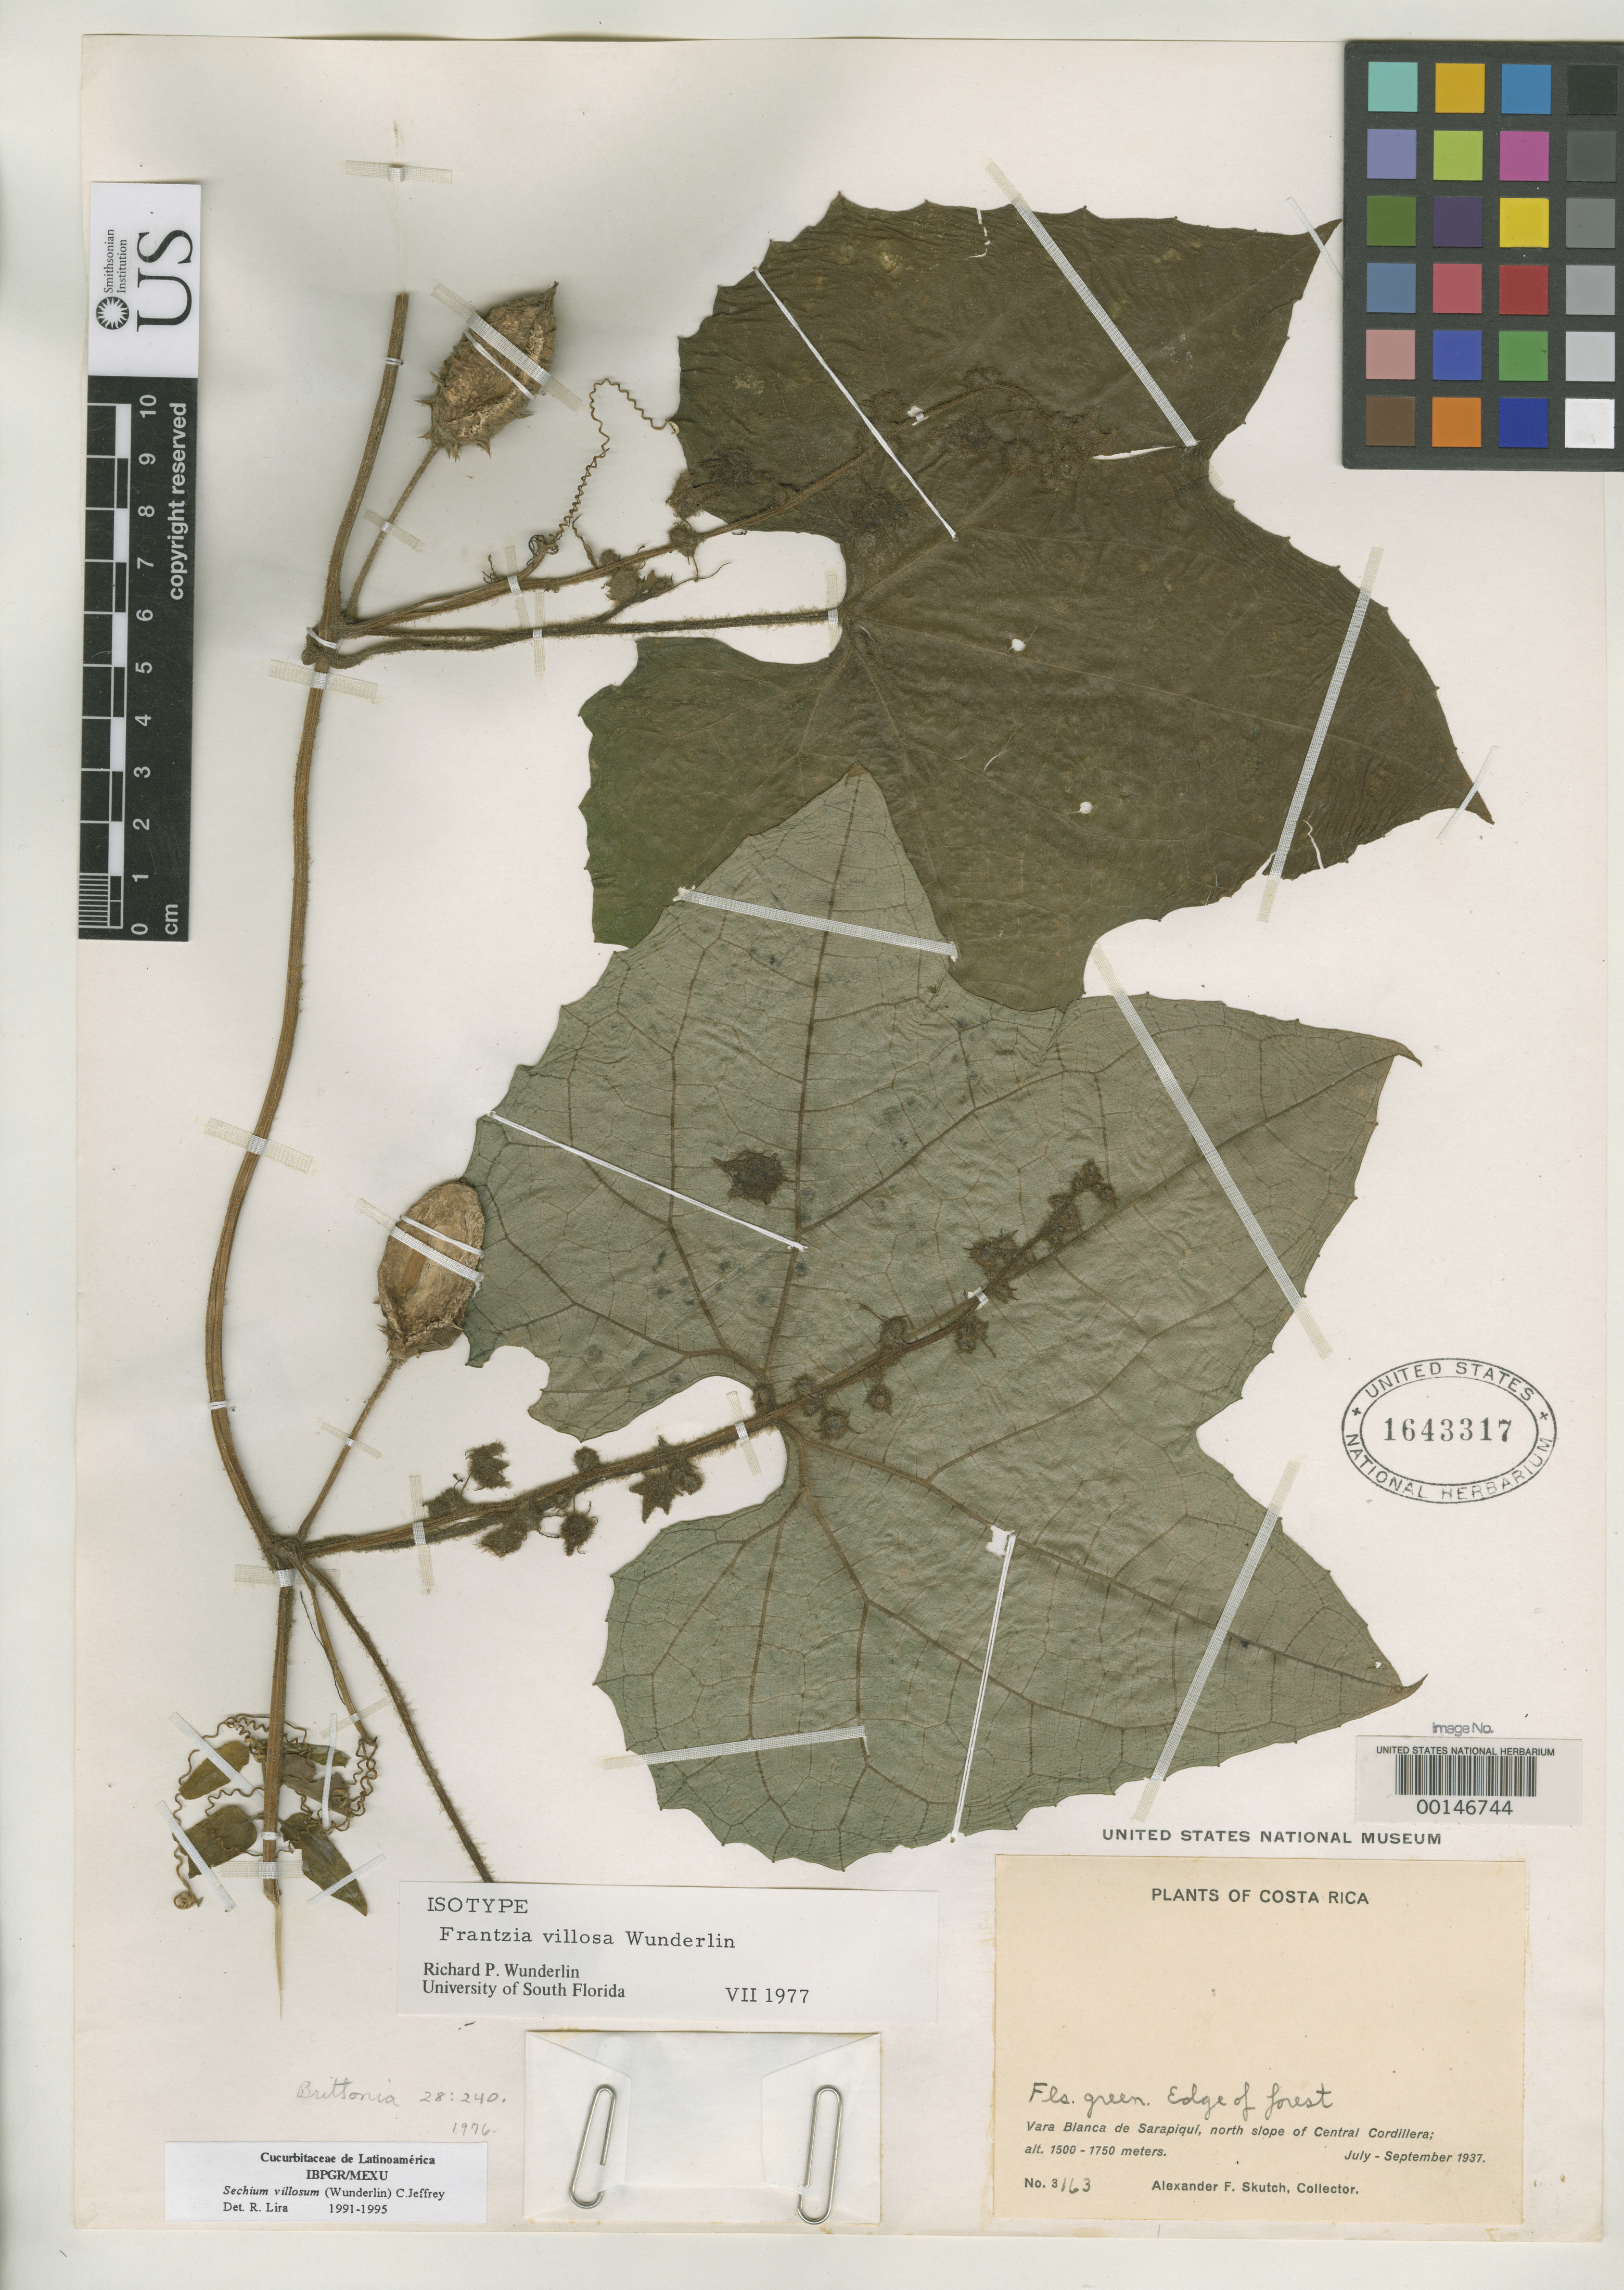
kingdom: Plantae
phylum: Tracheophyta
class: Magnoliopsida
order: Cucurbitales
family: Cucurbitaceae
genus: Frantzia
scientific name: Frantzia villosa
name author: Wunderlin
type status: Isotype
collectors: A. F. Skutch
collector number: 3163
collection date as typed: Jul 1937 to -- Sep 1937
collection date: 1937-07/1937-09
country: Costa Rica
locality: Vara Blanca de Sarapiqui, N slope of central cordillera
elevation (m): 1500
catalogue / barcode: US 1643317